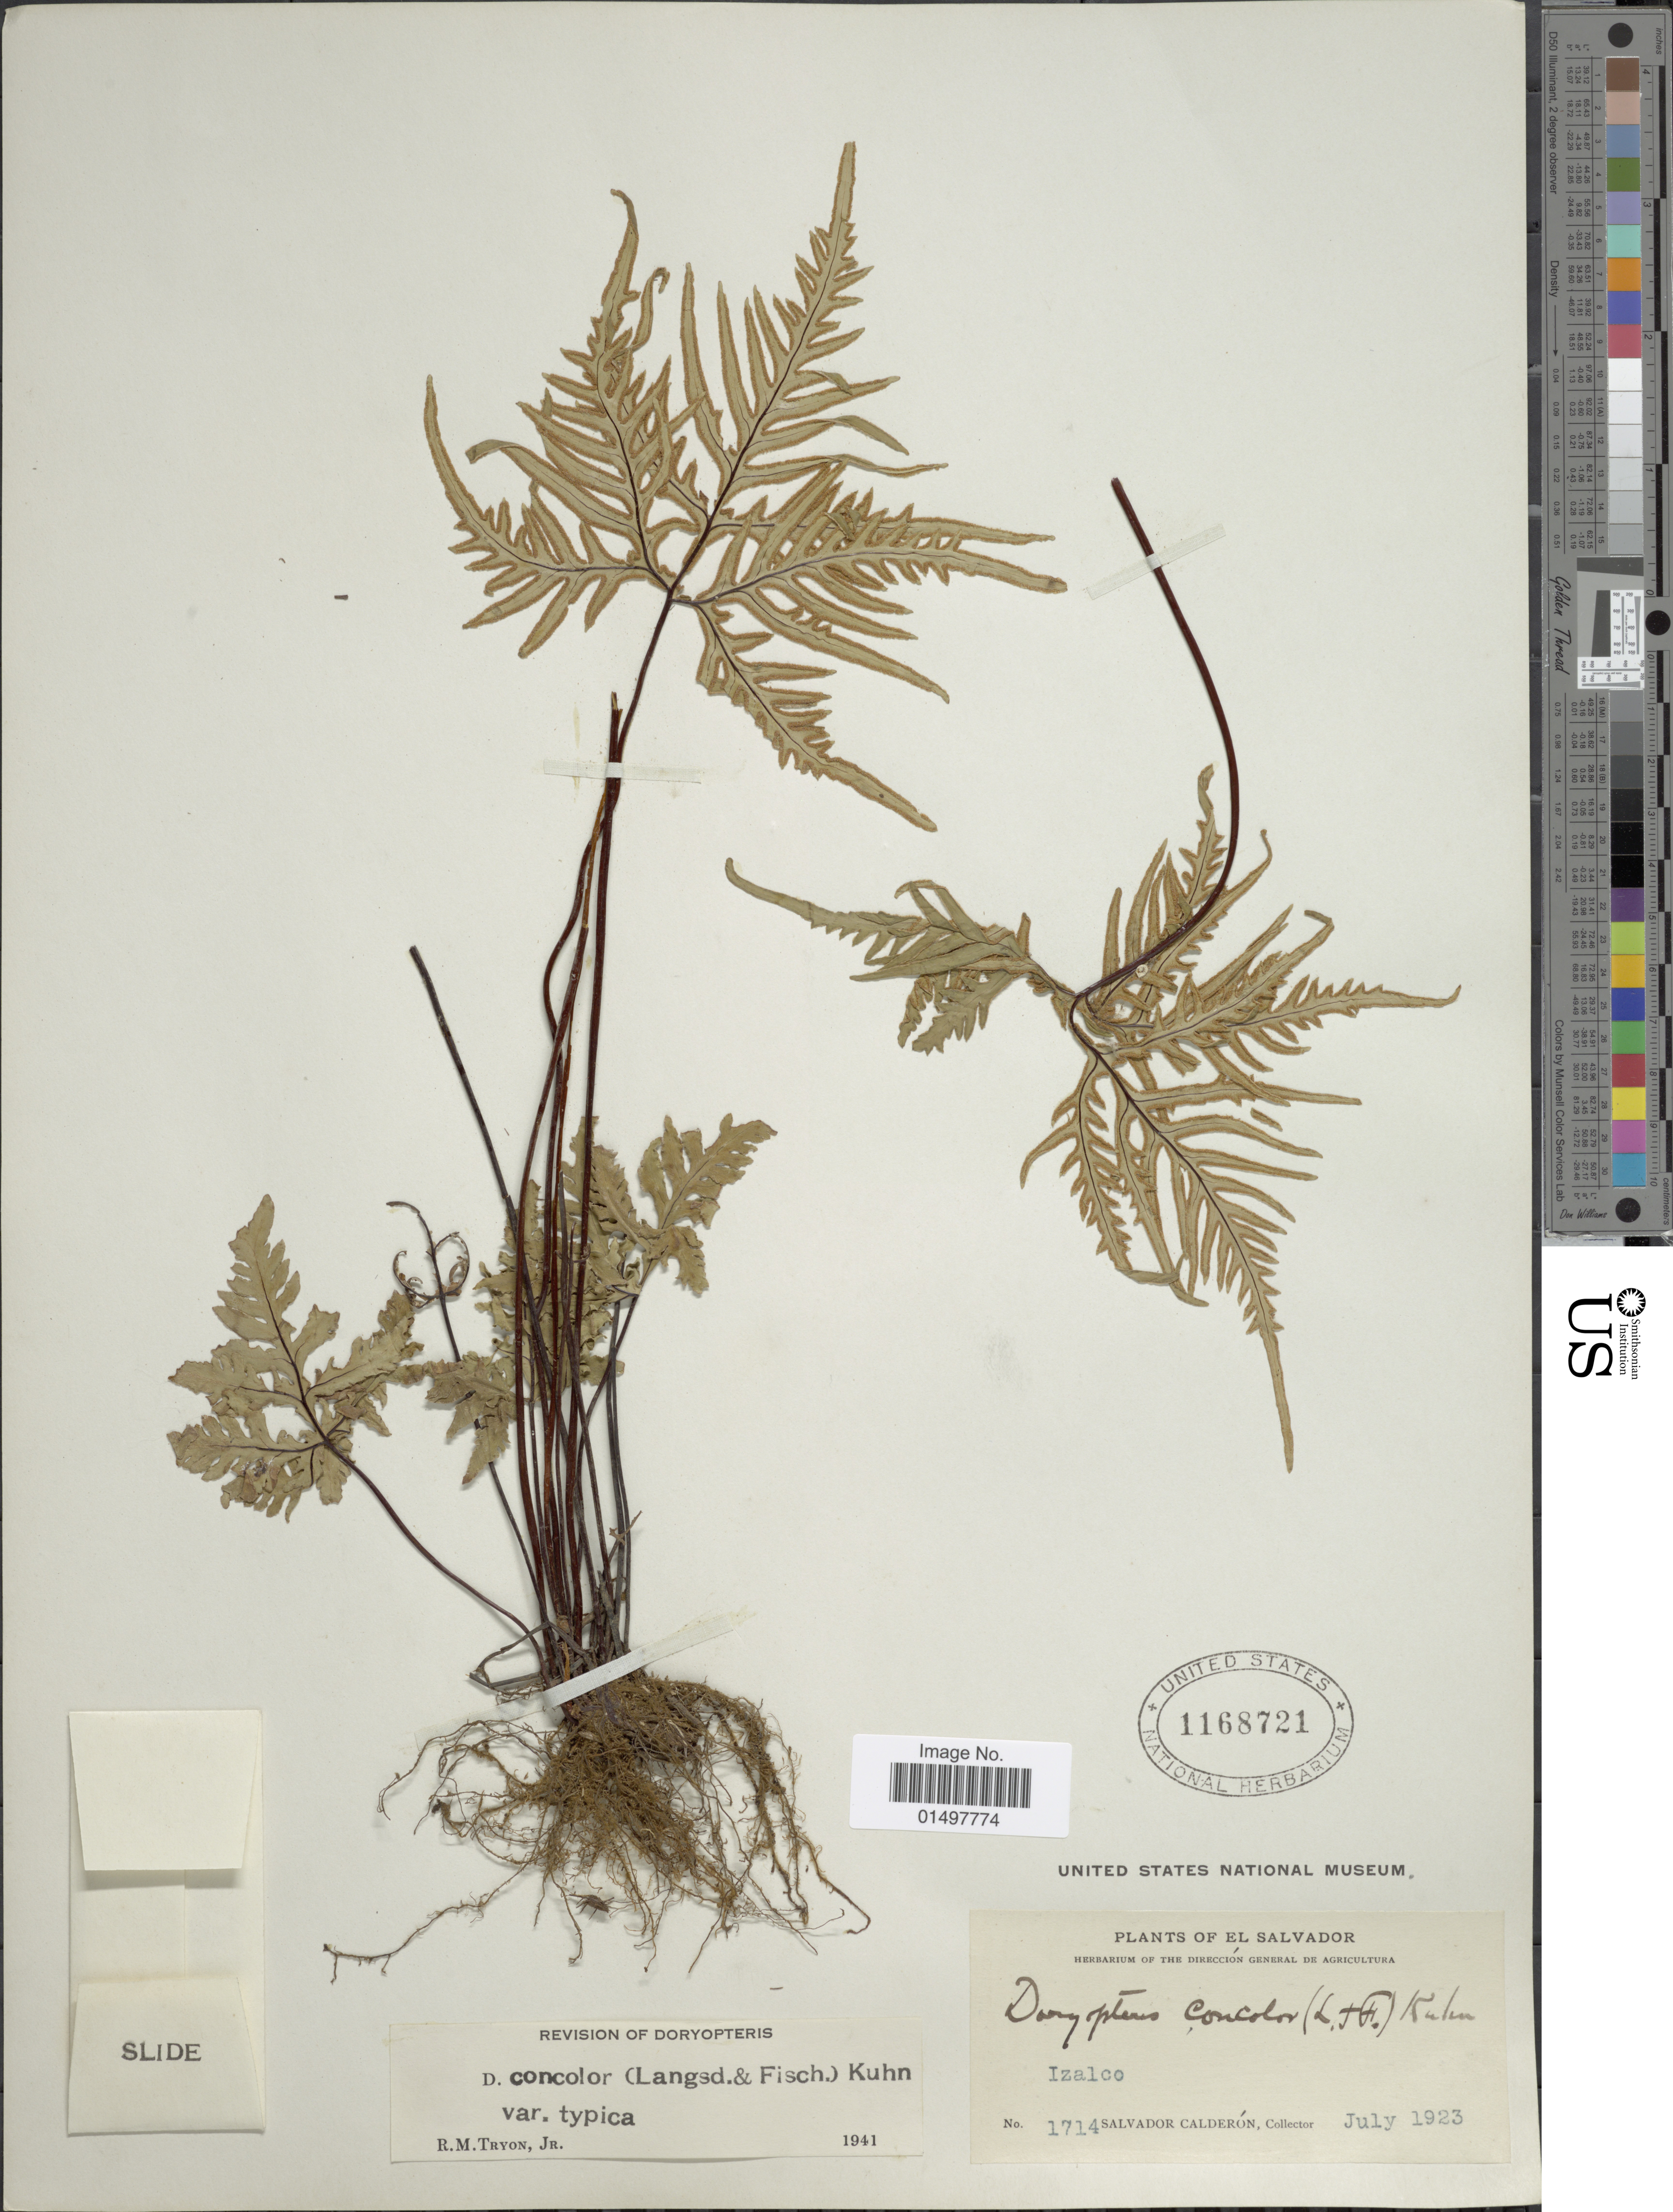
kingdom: Plantae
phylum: Tracheophyta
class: Polypodiopsida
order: Polypodiales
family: Pteridaceae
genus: Doryopteris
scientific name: Doryopteris concolor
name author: (Langsd. & Fisch.) Kuhn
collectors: S. Calderón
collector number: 1714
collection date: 1923-07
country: El Salvador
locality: Izalco.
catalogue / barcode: US 1168721